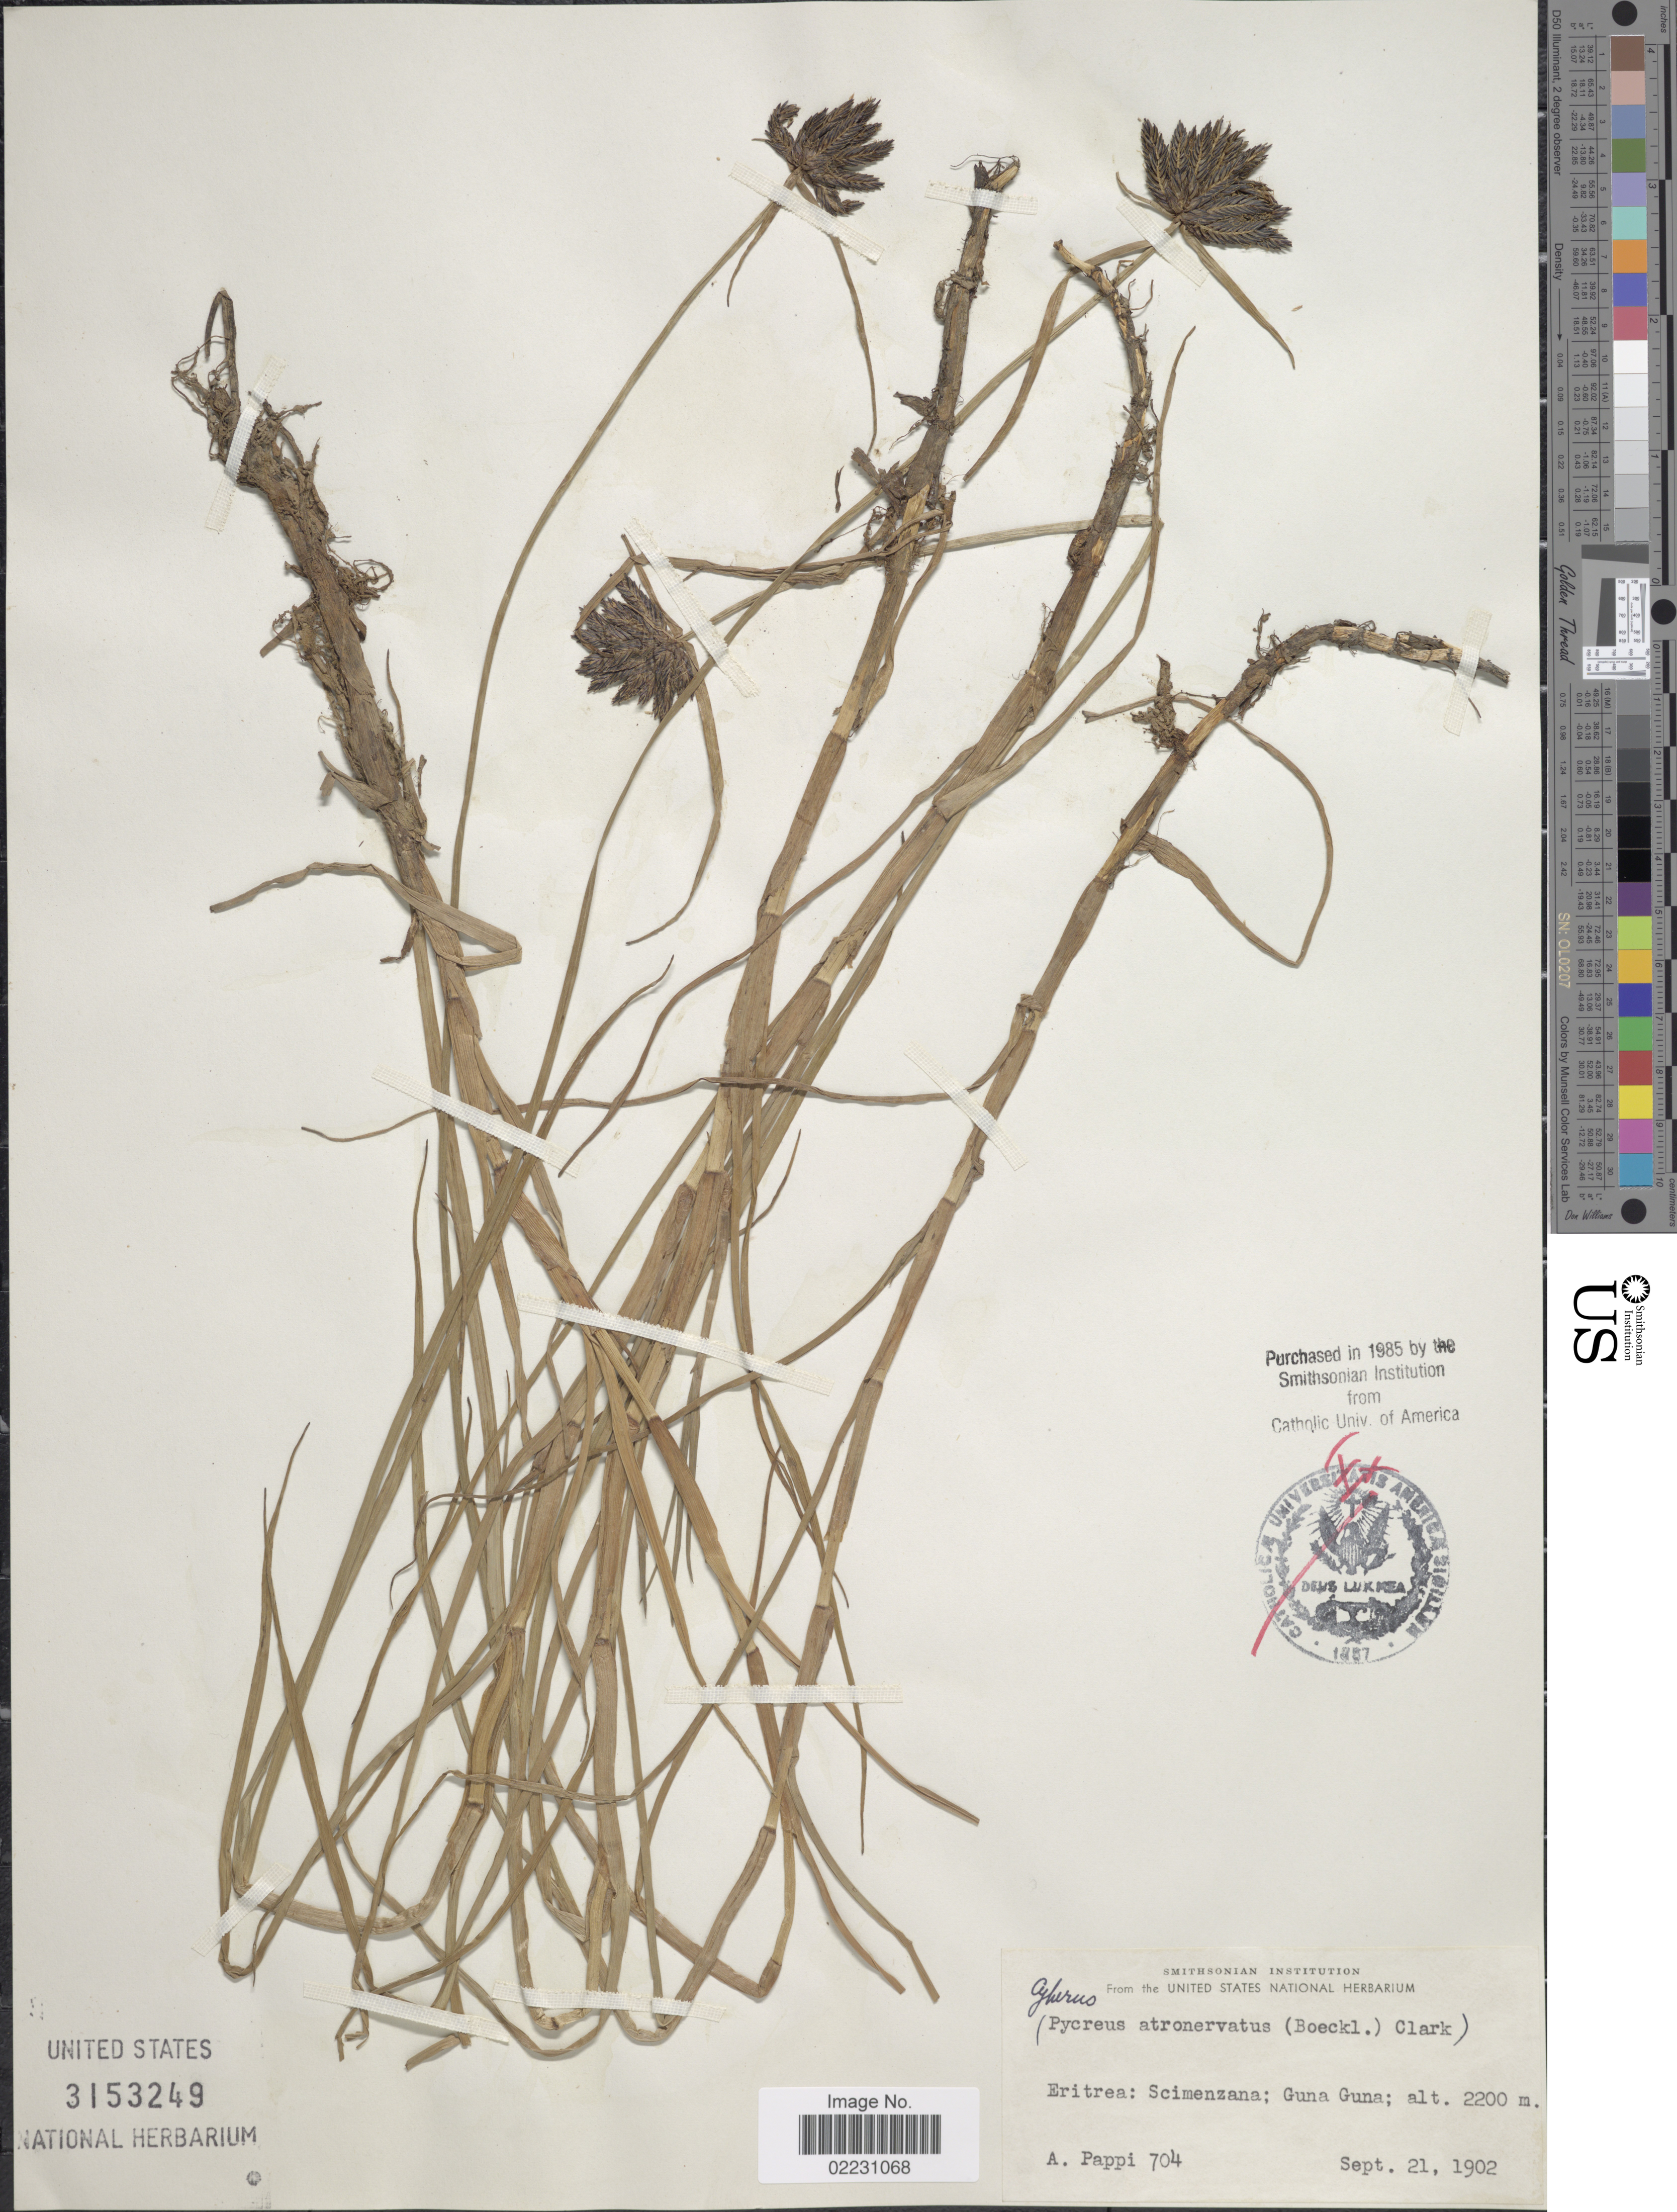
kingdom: Plantae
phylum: Tracheophyta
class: Liliopsida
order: Poales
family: Cyperaceae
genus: Cyperus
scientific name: Cyperus atronervatus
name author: Boeckeler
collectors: A. Pappi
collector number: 704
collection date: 1902-09-21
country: Eritrea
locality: Eritea - Scimenzana: Guna Guna.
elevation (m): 2200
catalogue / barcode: US 3153249